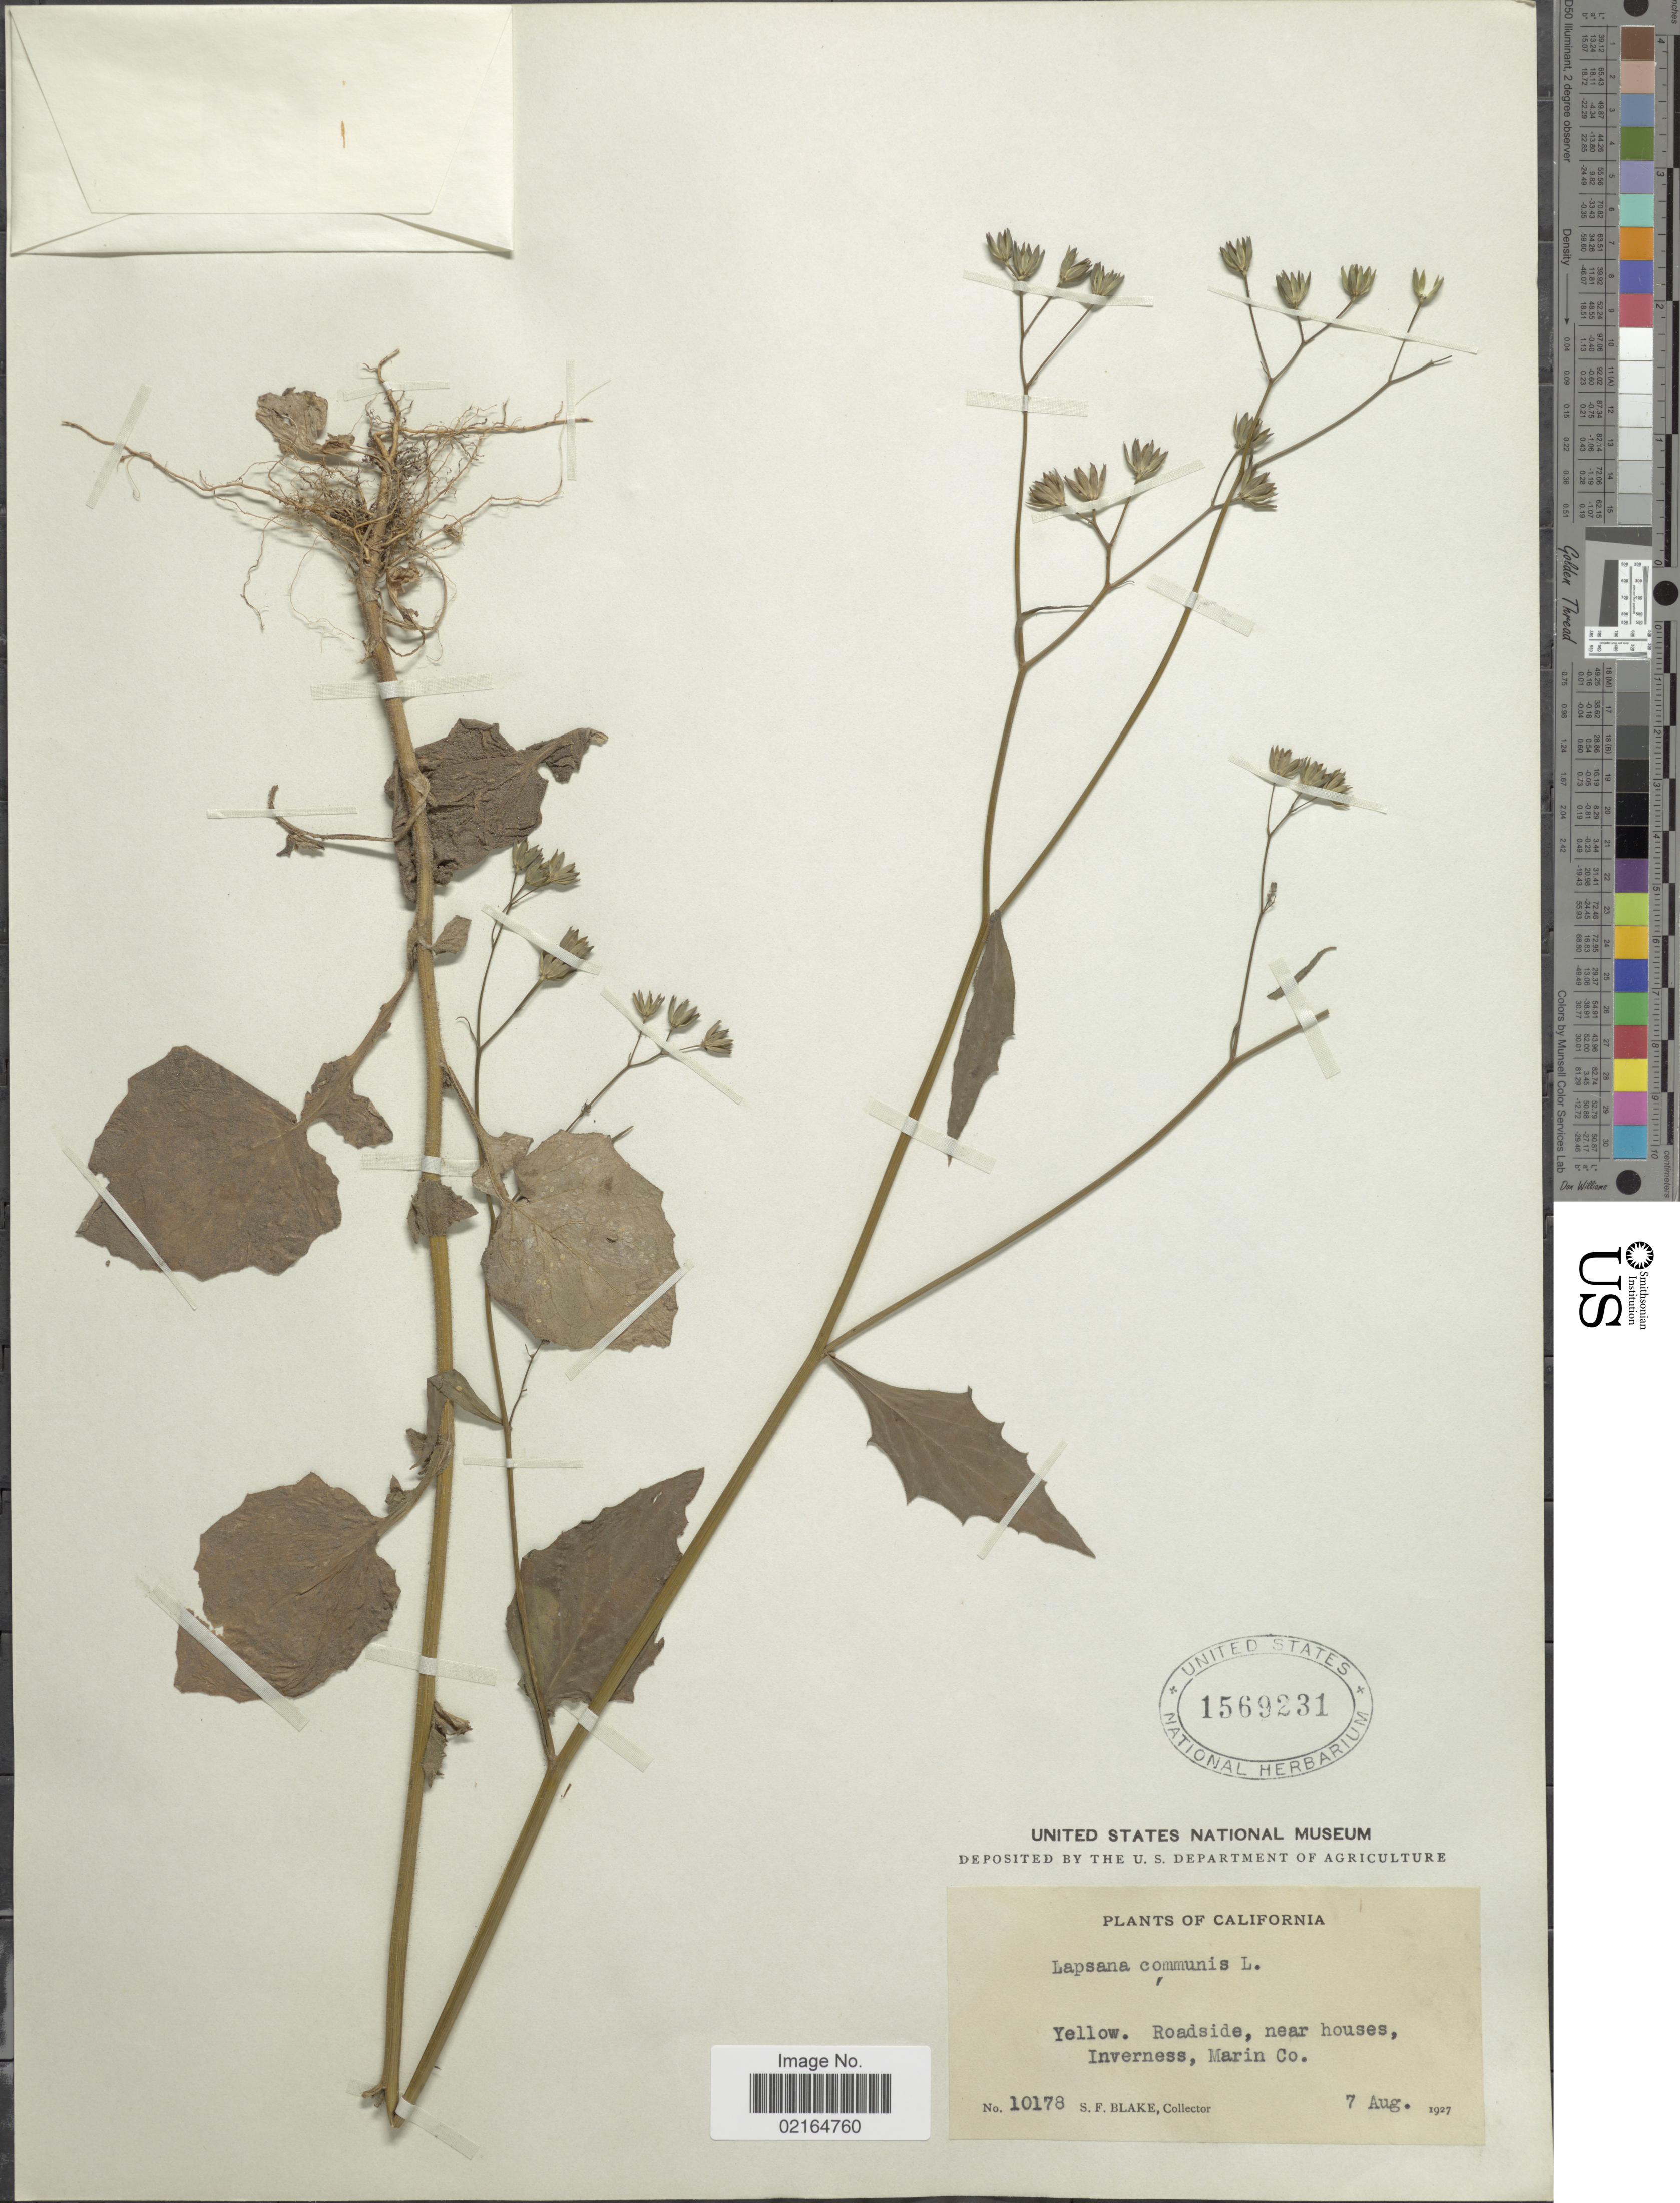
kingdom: Plantae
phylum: Tracheophyta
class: Magnoliopsida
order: Asterales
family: Asteraceae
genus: Lapsana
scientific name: Lapsana communis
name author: L.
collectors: S. Blake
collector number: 10178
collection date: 1927-08-07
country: United States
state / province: California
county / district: Marin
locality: Roadside, near houses, Inverness, Marin Co.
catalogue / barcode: US 1569231